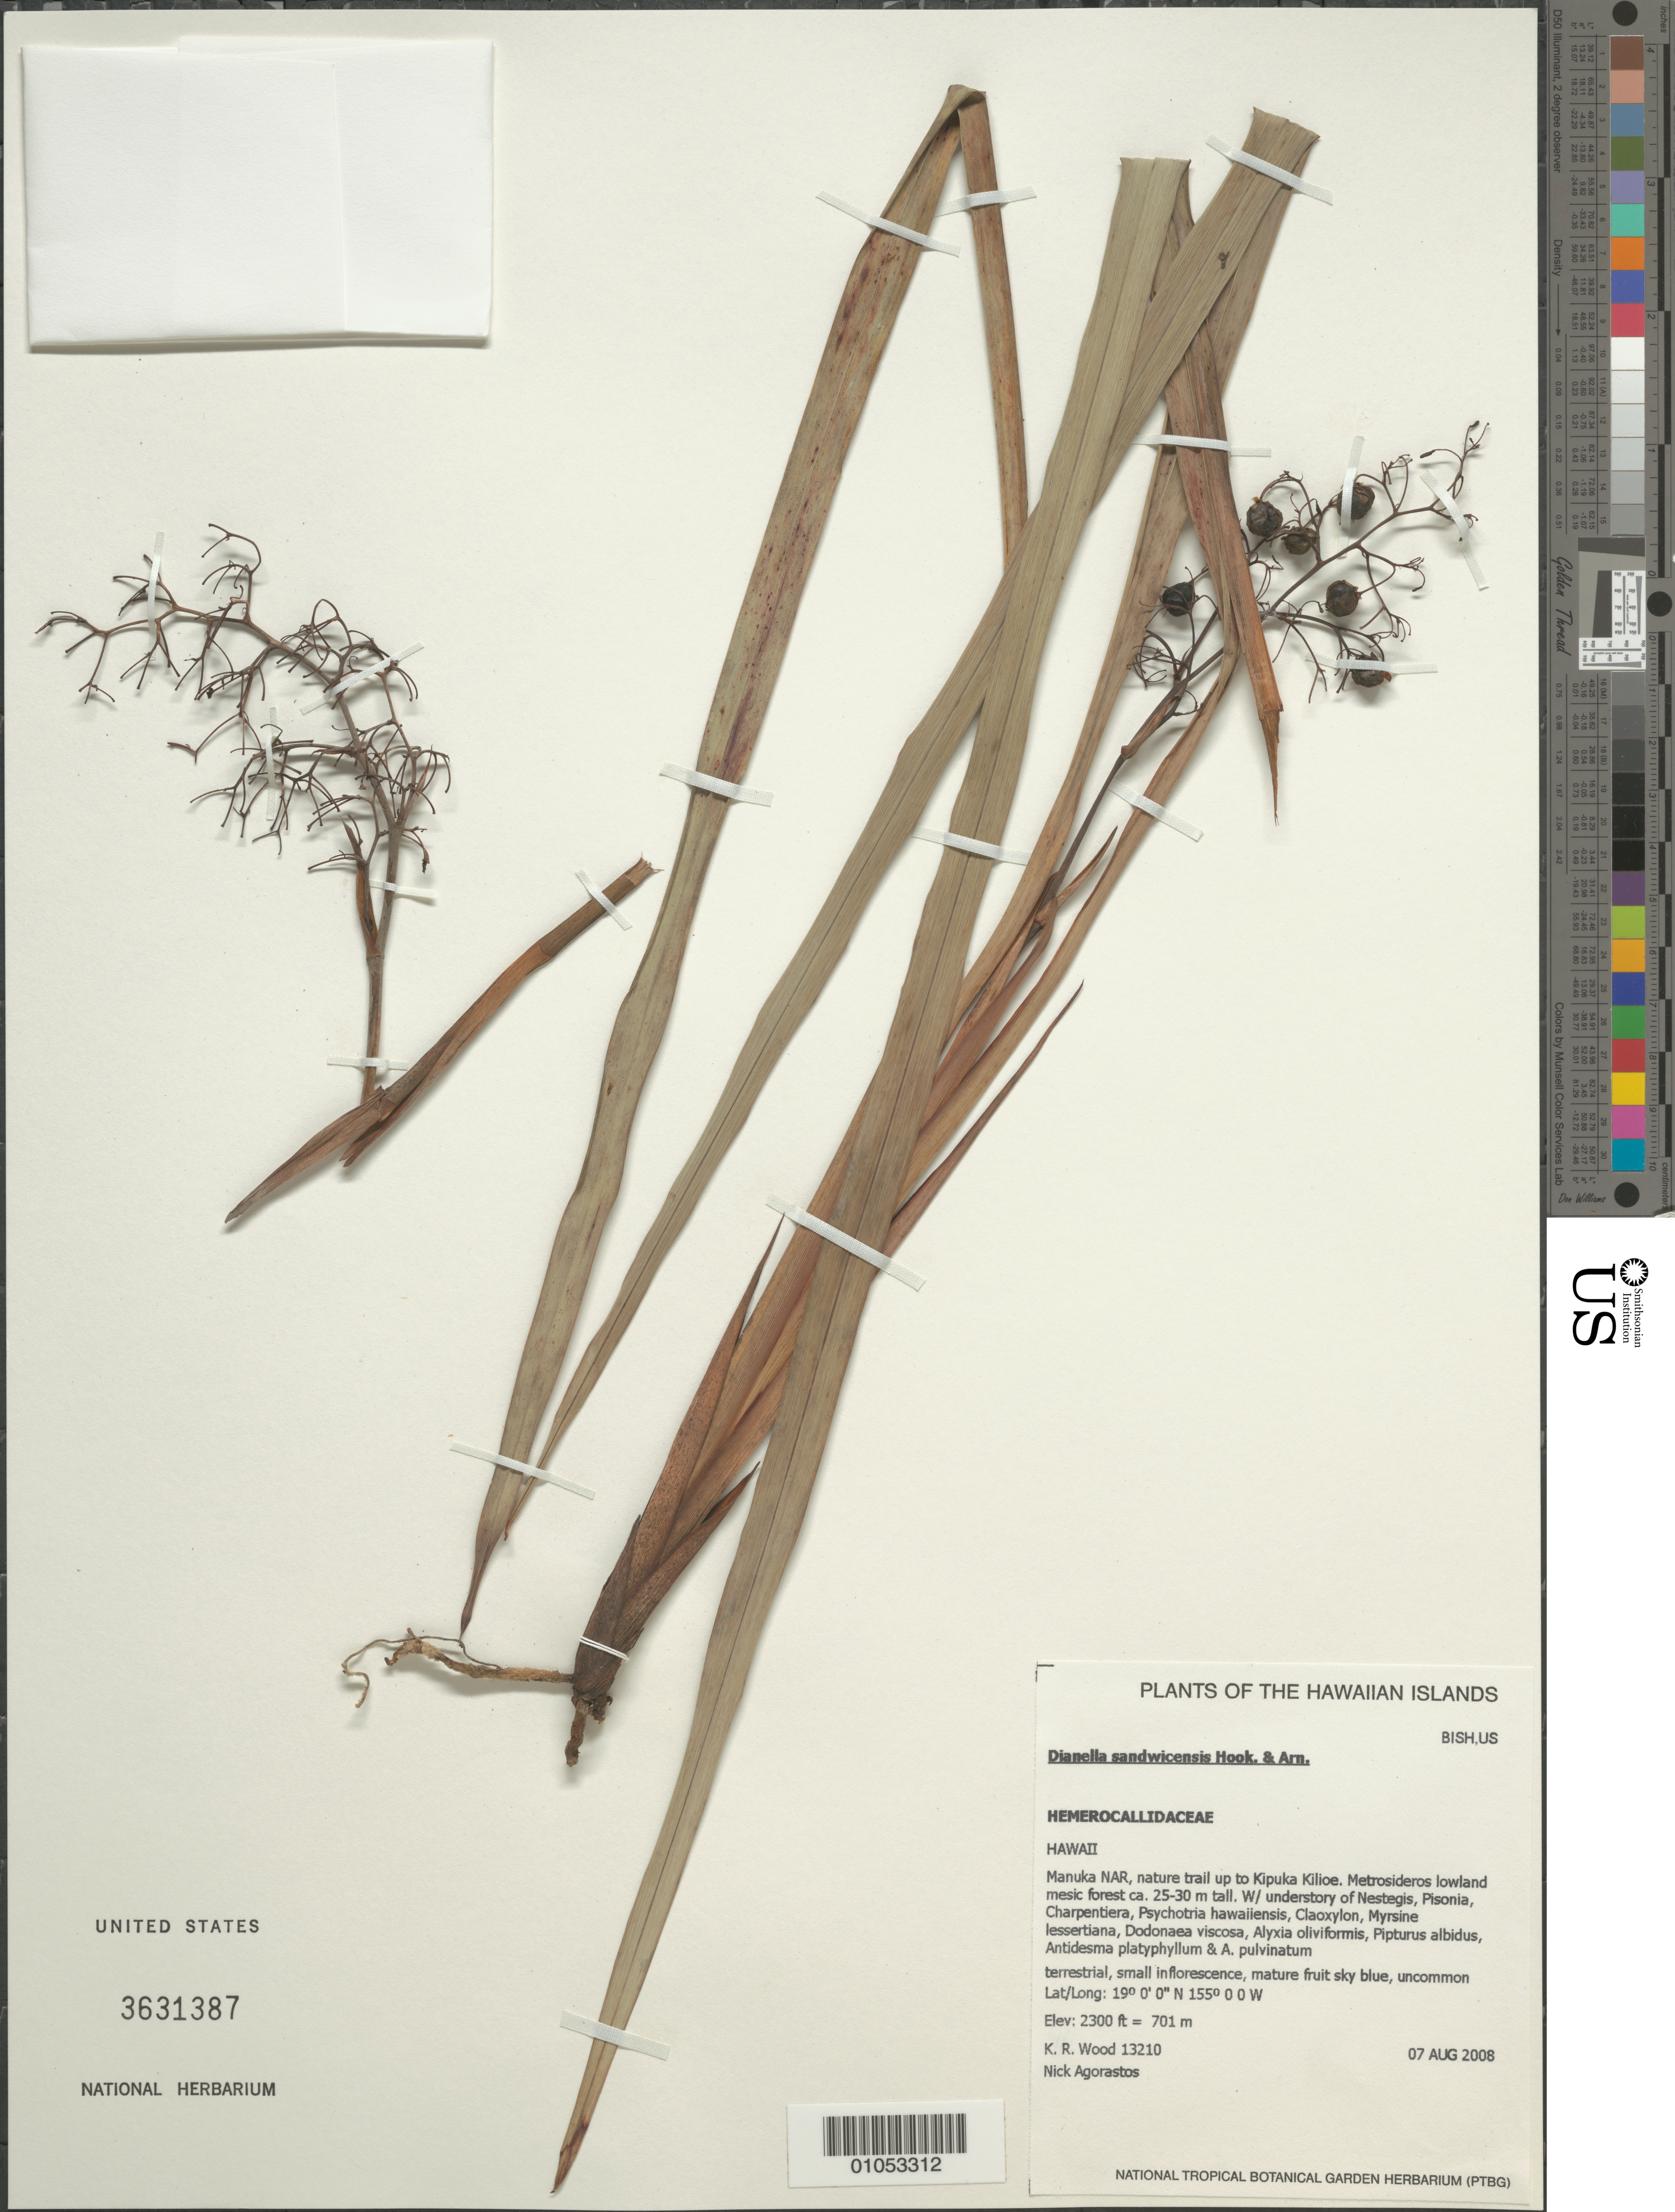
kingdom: Plantae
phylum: Tracheophyta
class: Liliopsida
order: Asparagales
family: Asphodelaceae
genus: Dianella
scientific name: Dianella sandwicensis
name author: Hook. & Arn.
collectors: K. R. Wood & N. Agorastos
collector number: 13210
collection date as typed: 7 Aug 2008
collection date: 2008-08-07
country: United States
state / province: Hawaii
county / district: Hawaii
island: Hawaii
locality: Manuka NAR, nature trail up to Kipuka Kilioe.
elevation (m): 701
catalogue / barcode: US 3631387